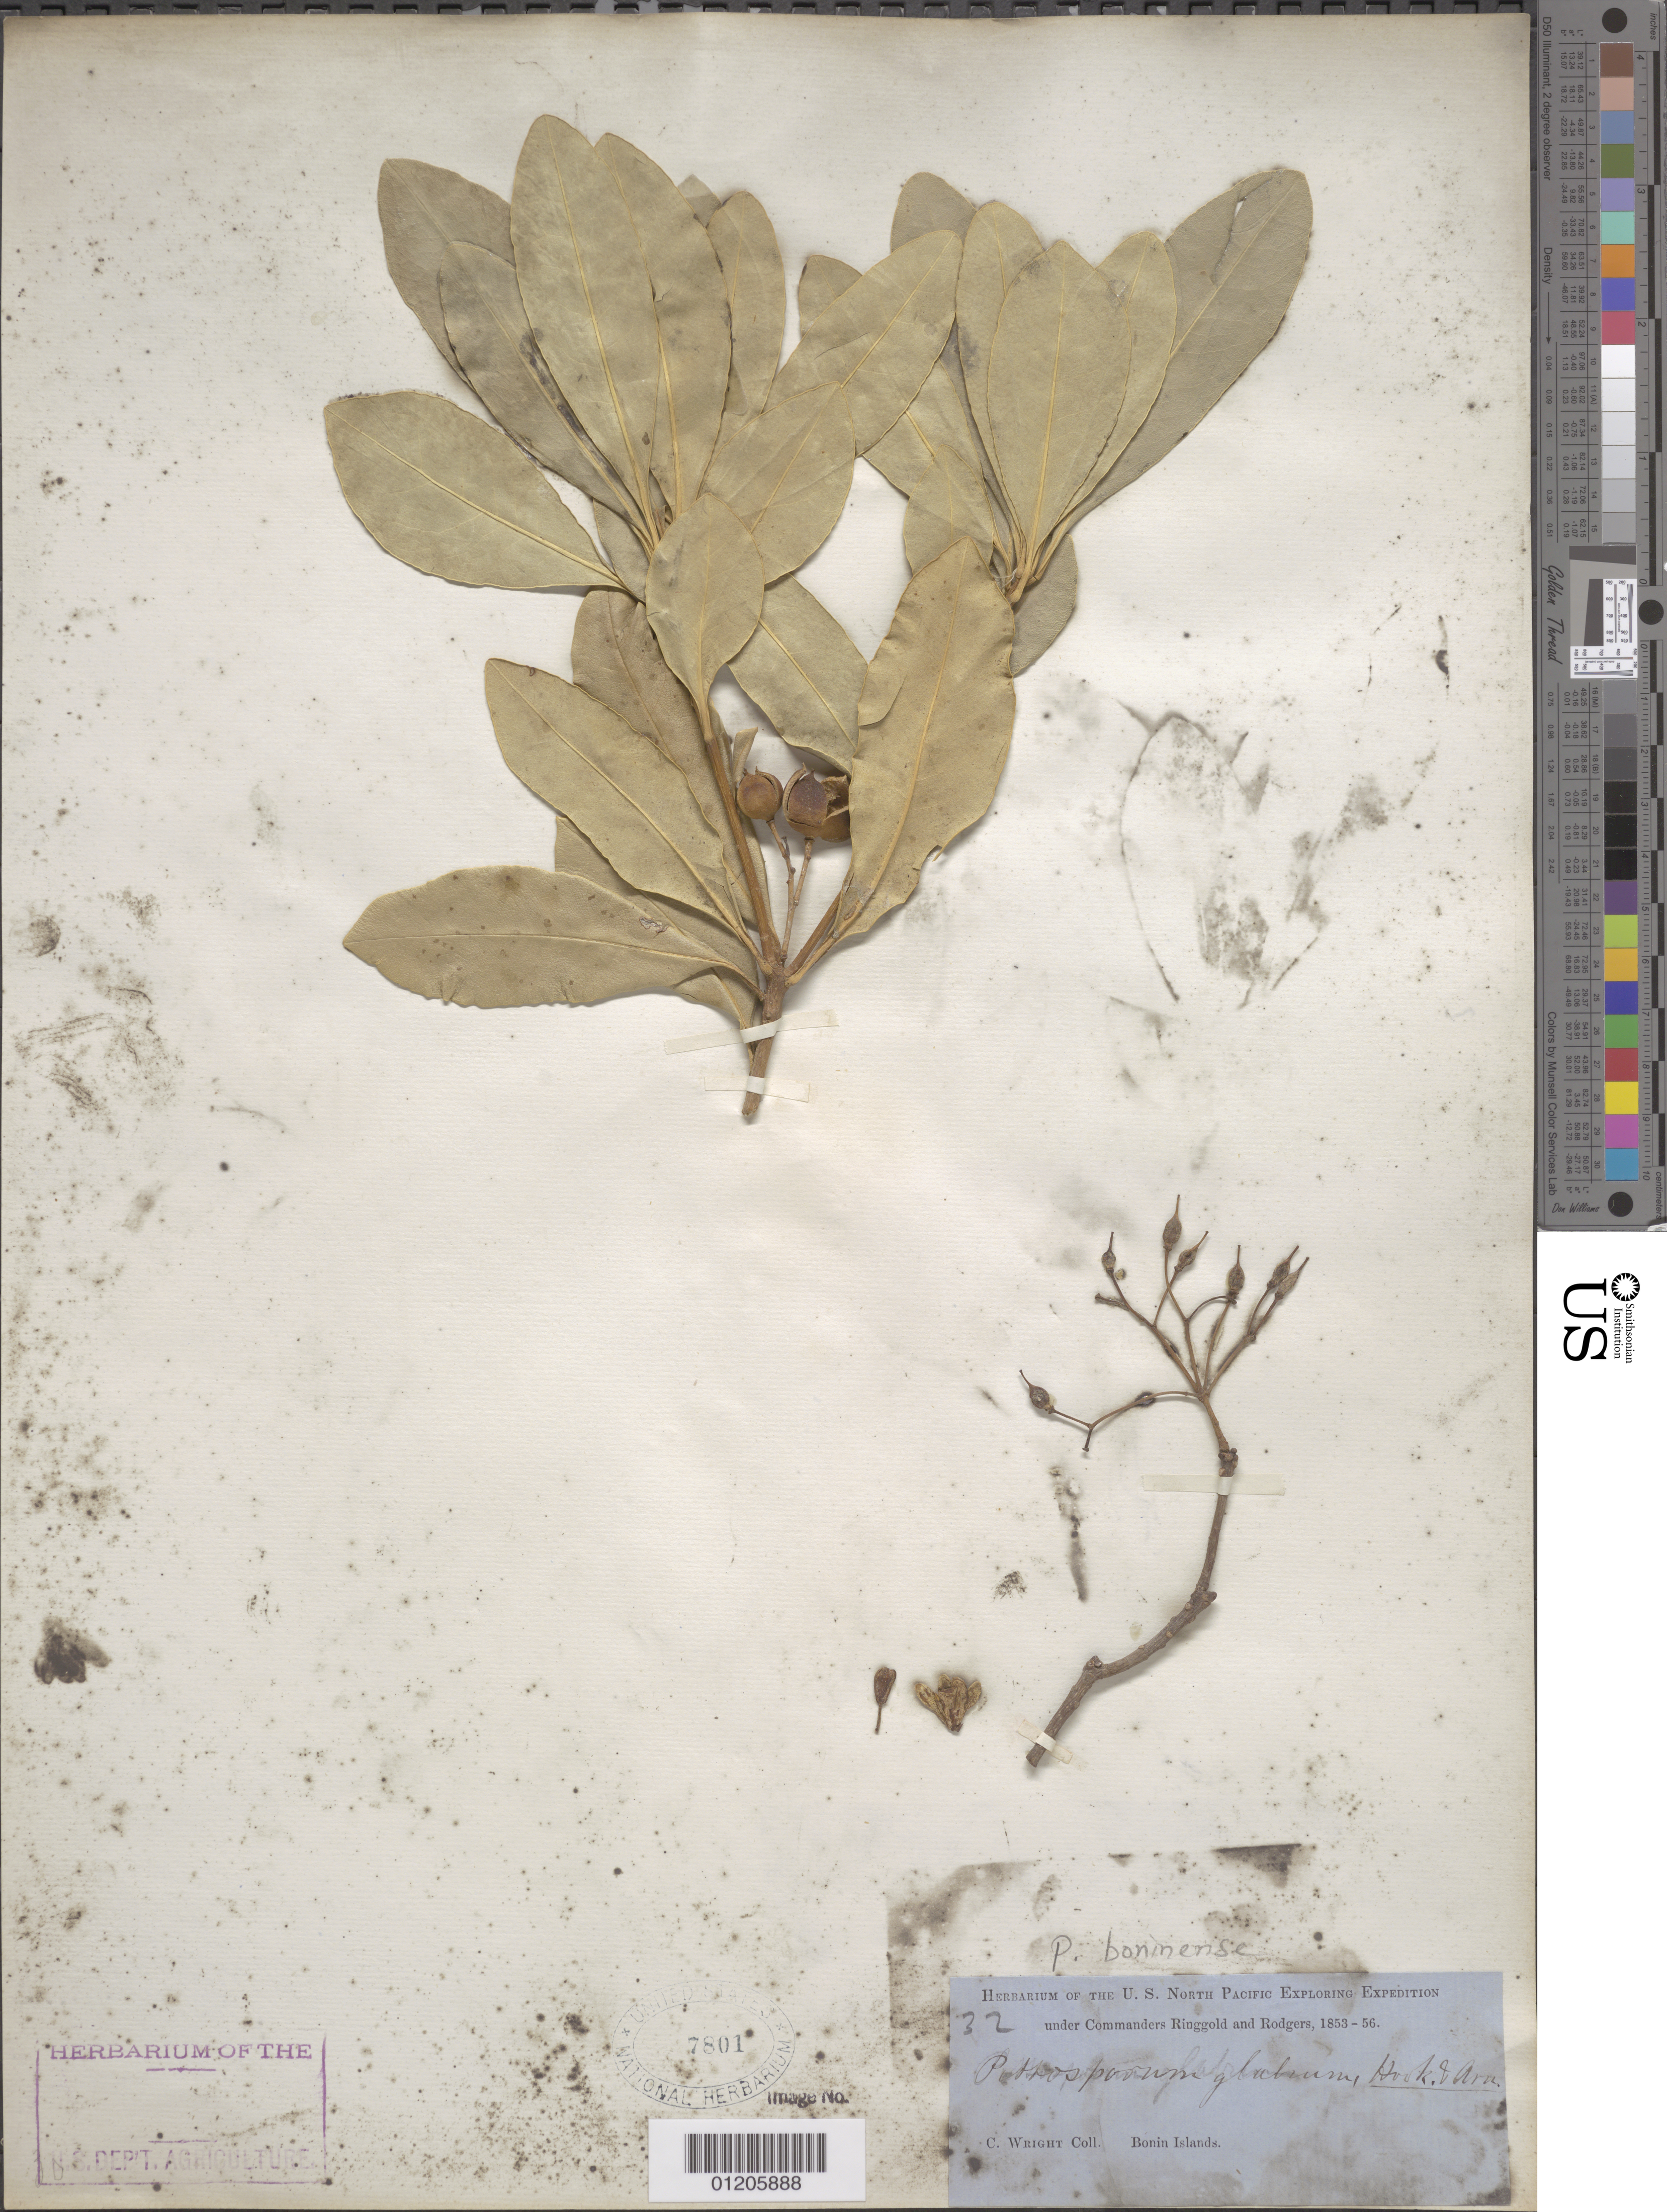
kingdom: Plantae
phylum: Tracheophyta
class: Magnoliopsida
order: Apiales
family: Pittosporaceae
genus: Pittosporum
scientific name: Pittosporum boninense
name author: Koidz.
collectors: C. Wright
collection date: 1853/1856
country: Japan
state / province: Tokyo, Federal City of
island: Bonin Islands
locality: Bonin Islands.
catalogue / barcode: US 7801